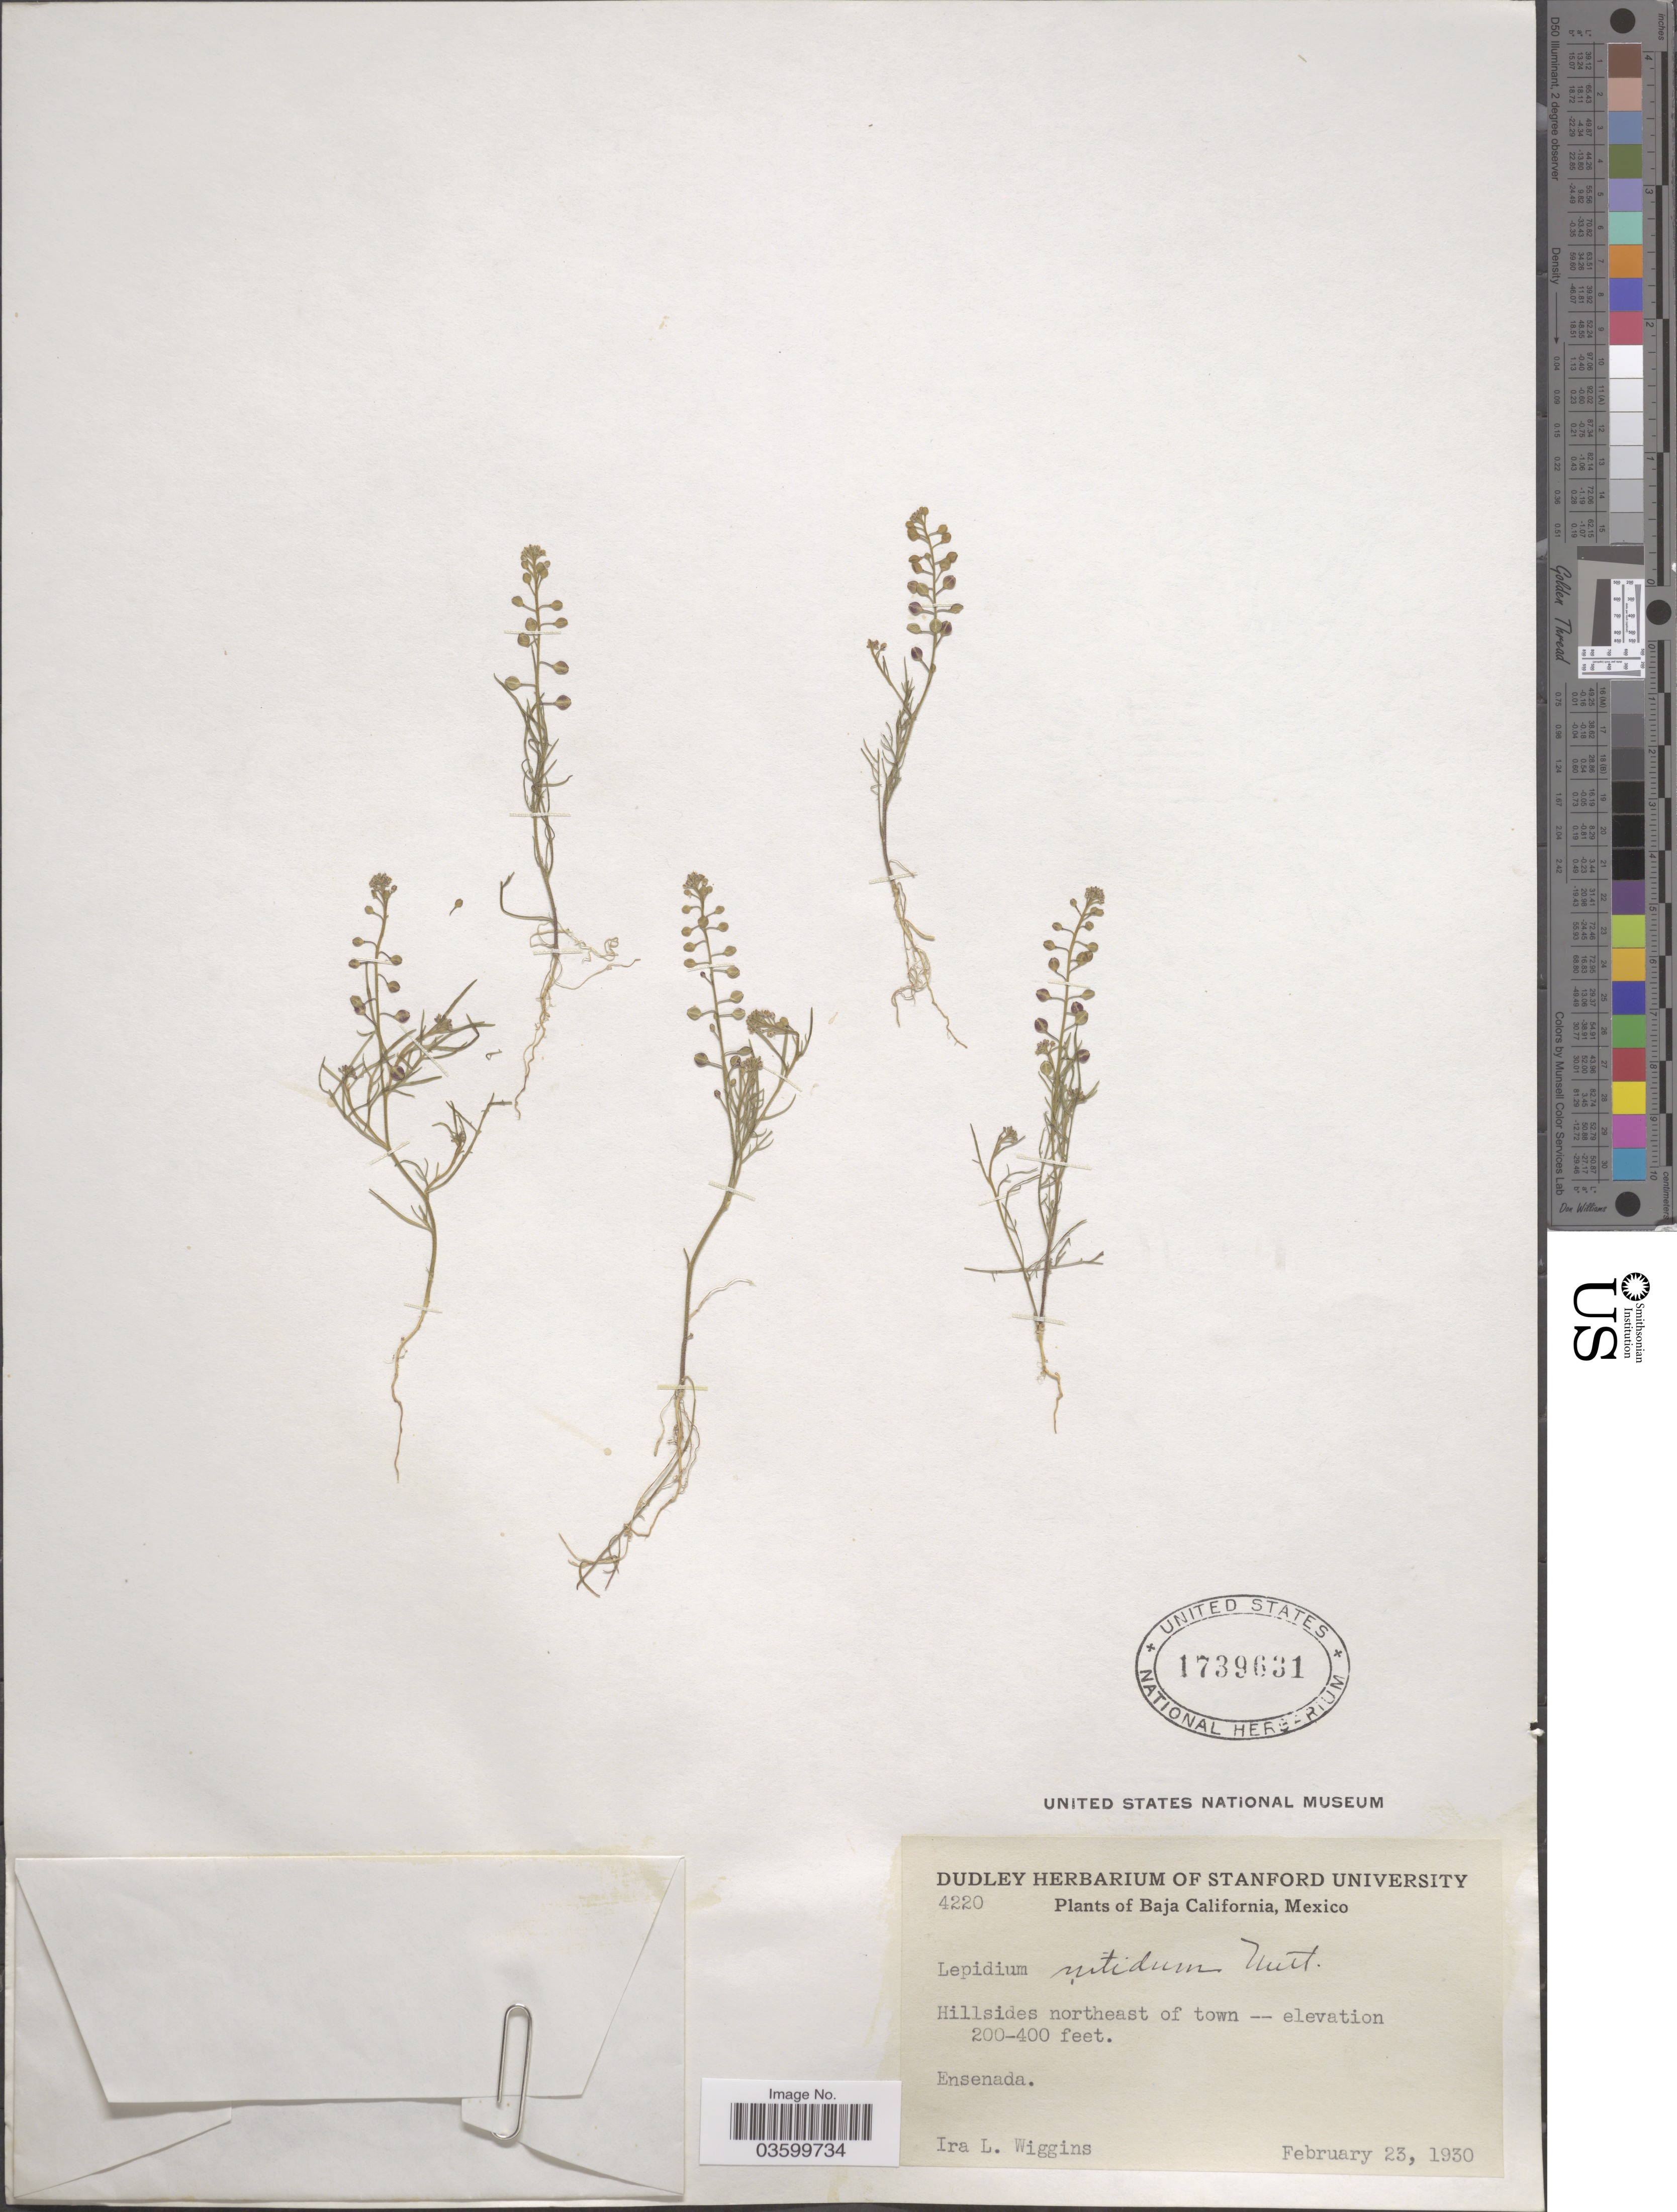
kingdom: Plantae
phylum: Tracheophyta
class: Magnoliopsida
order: Brassicales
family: Brassicaceae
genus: Lepidium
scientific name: Lepidium nitidum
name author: Nutt.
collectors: I. L. Wiggins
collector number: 4220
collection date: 1930-02-23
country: Mexico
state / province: Baja California Norte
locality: Hillsides northeast of town. Ensenada.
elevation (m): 61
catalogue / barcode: US 1739631